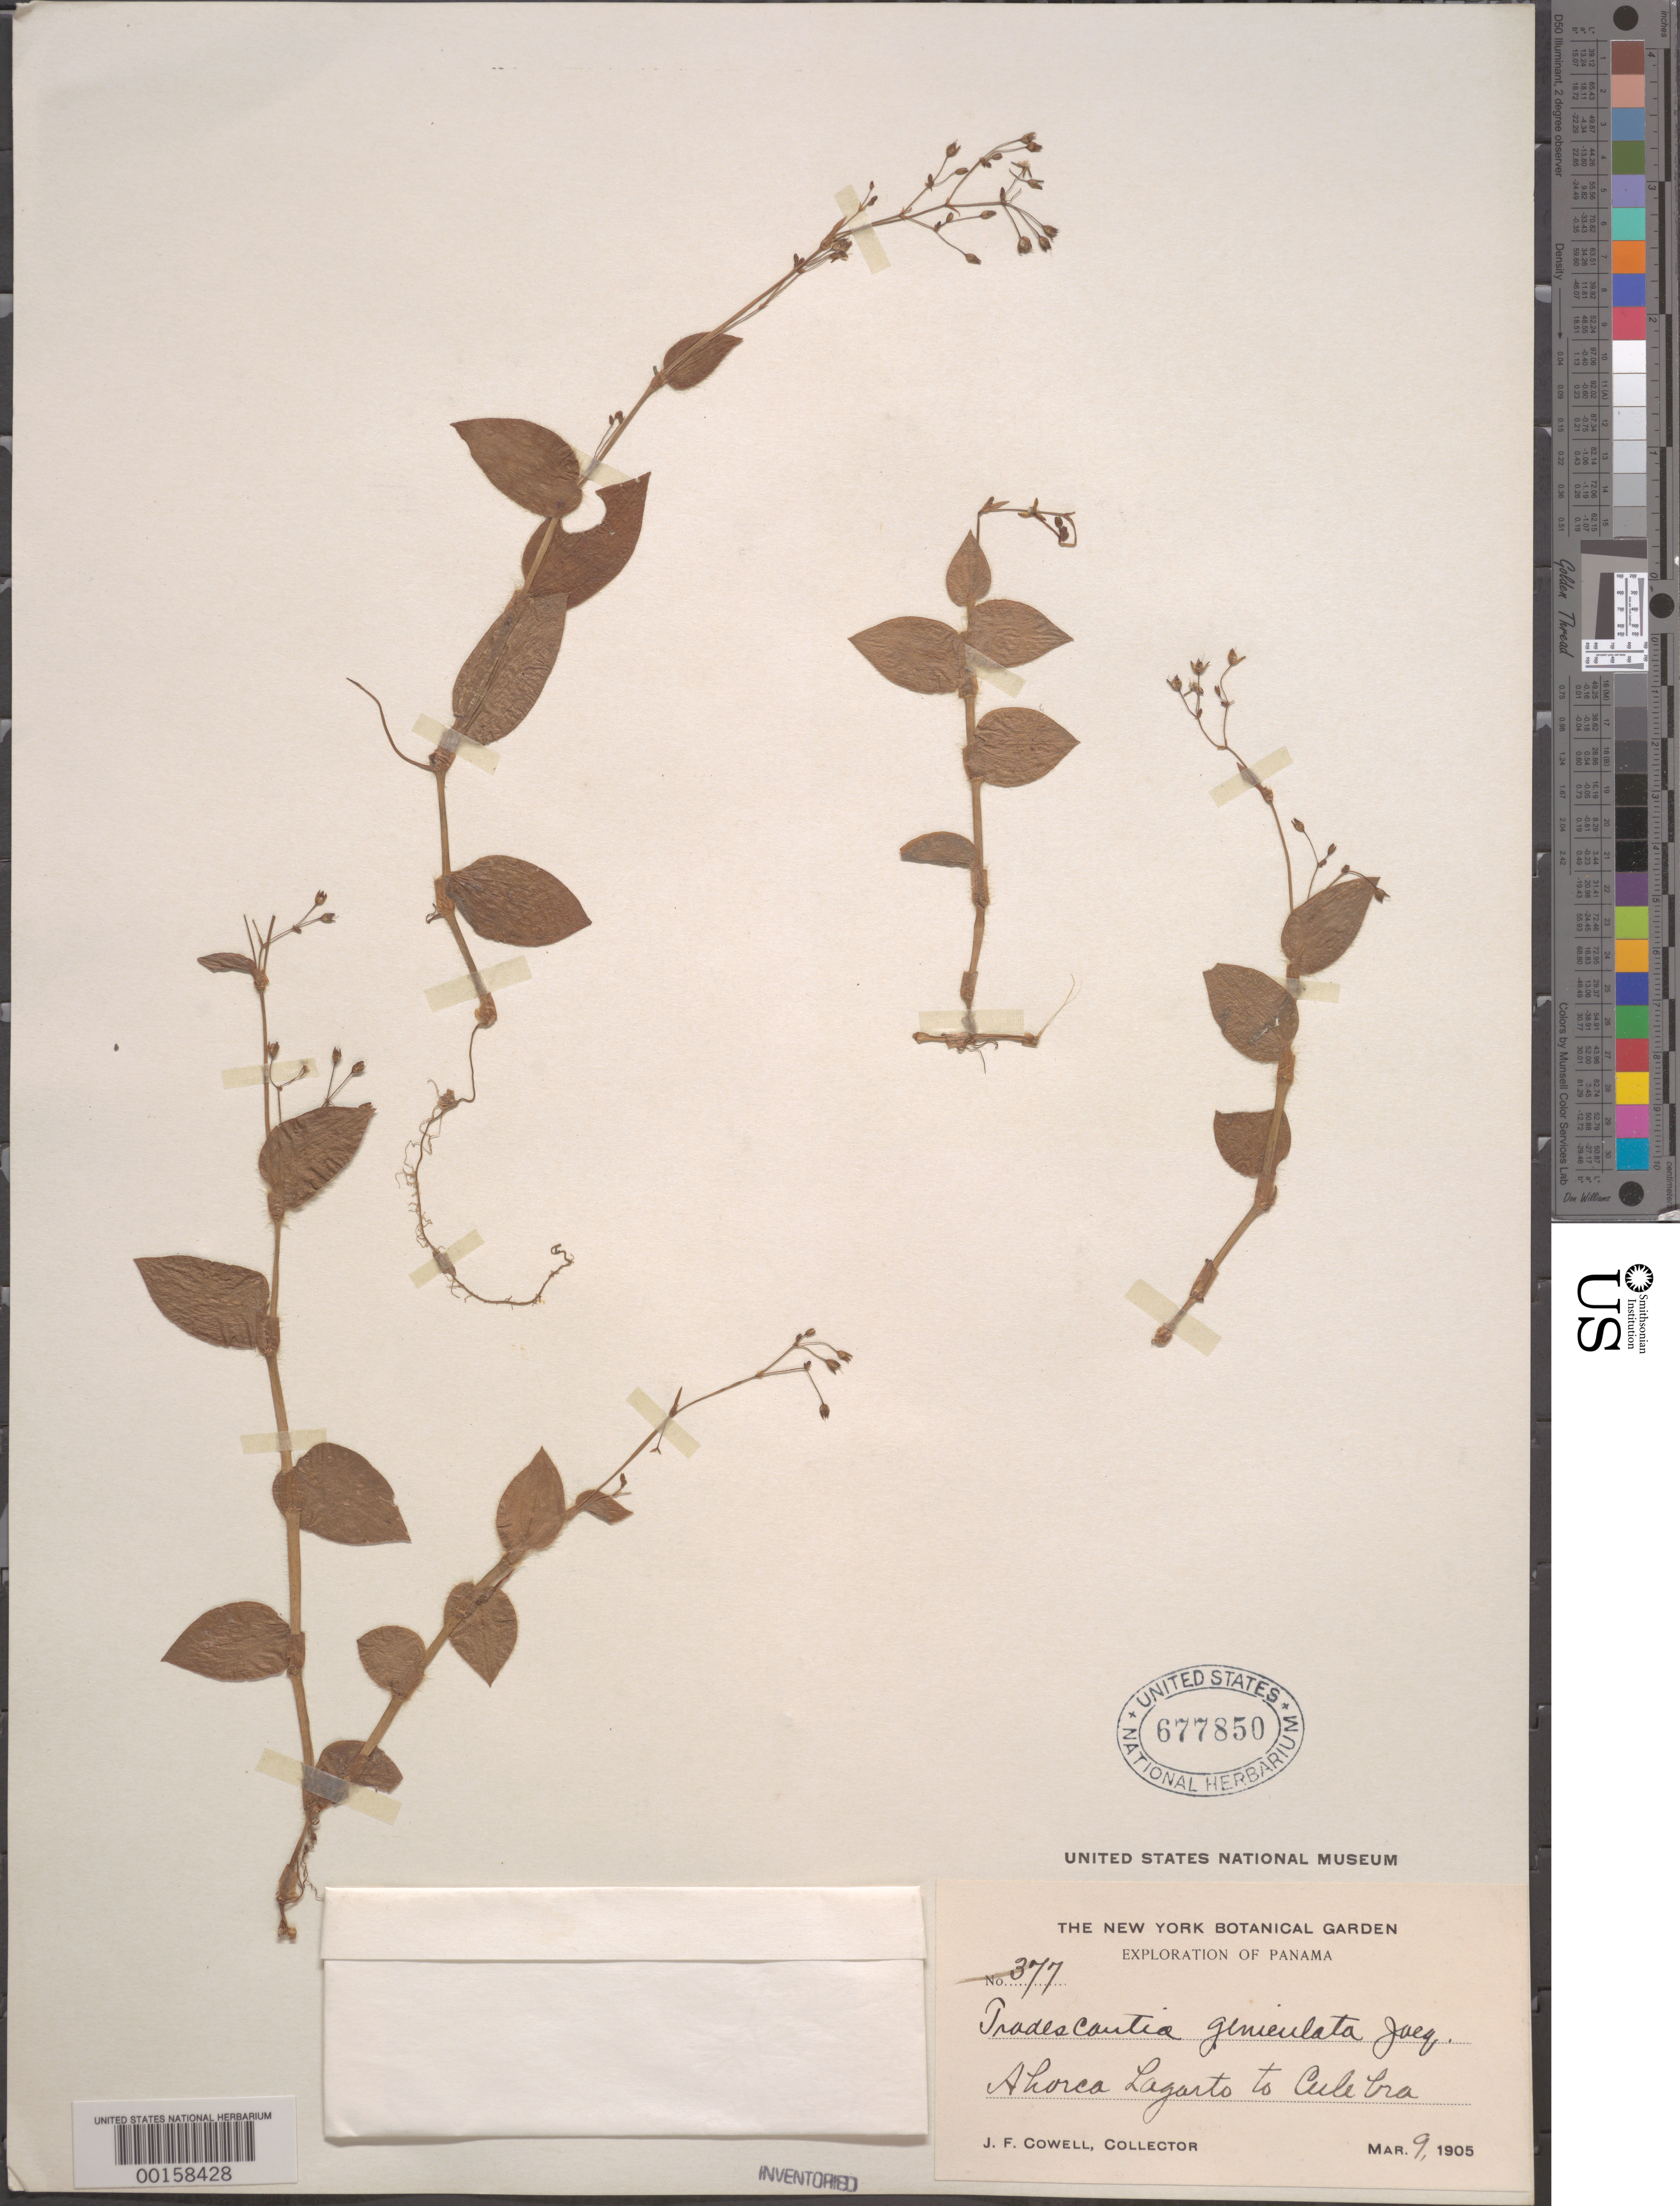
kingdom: Plantae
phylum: Tracheophyta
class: Liliopsida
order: Commelinales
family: Commelinaceae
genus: Gibasis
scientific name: Gibasis geniculata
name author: (Jacq.) Rohweder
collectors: J. F. Cowell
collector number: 377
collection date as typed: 09 Mar 1905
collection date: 1905-03-09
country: Panama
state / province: Ngobe-Bugle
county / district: Nurun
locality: Agua Salud, near Frijoles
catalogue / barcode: US 677850